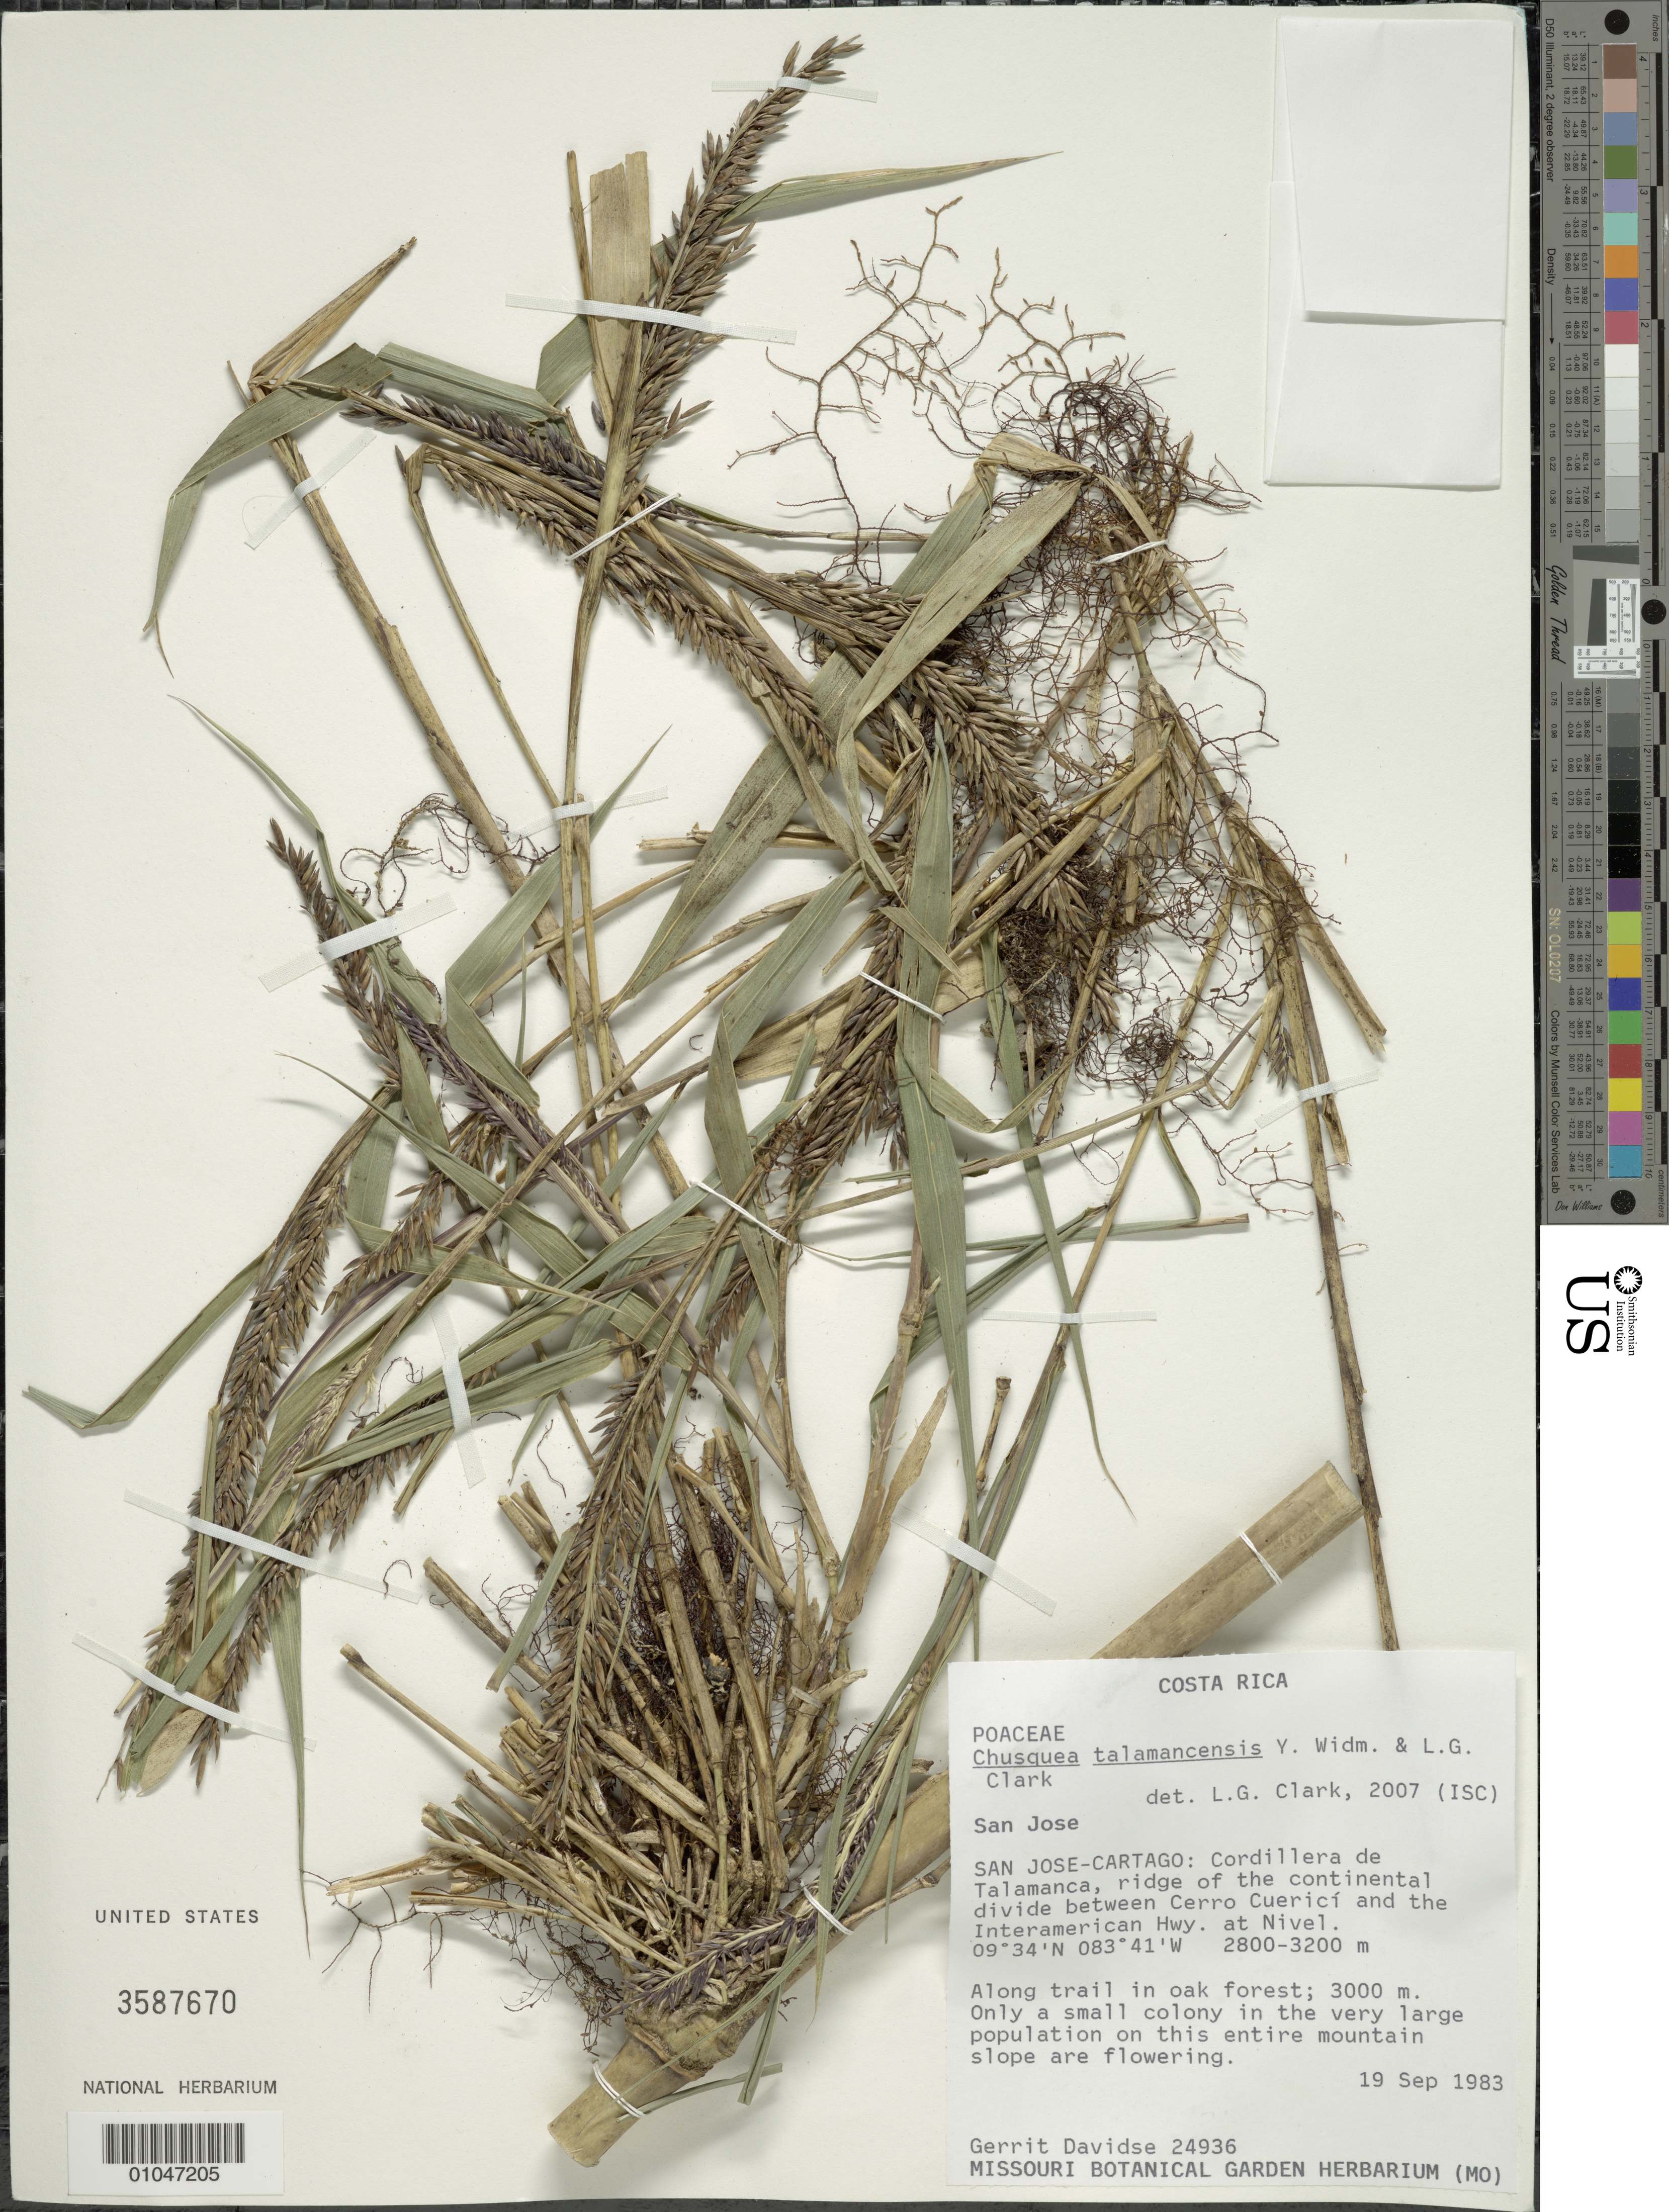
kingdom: Plantae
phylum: Tracheophyta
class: Liliopsida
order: Poales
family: Poaceae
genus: Chusquea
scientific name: Chusquea talamancensis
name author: Y. Widmer & L.G. Clark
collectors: G. Davidse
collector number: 24936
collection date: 1983-09-19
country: Costa Rica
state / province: San José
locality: cordillera de Talamanca, ridge between Cerro Cuerici and the Interamerican Hwy at Nivel, San Jose-Cartago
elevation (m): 2800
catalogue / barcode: US 3587670